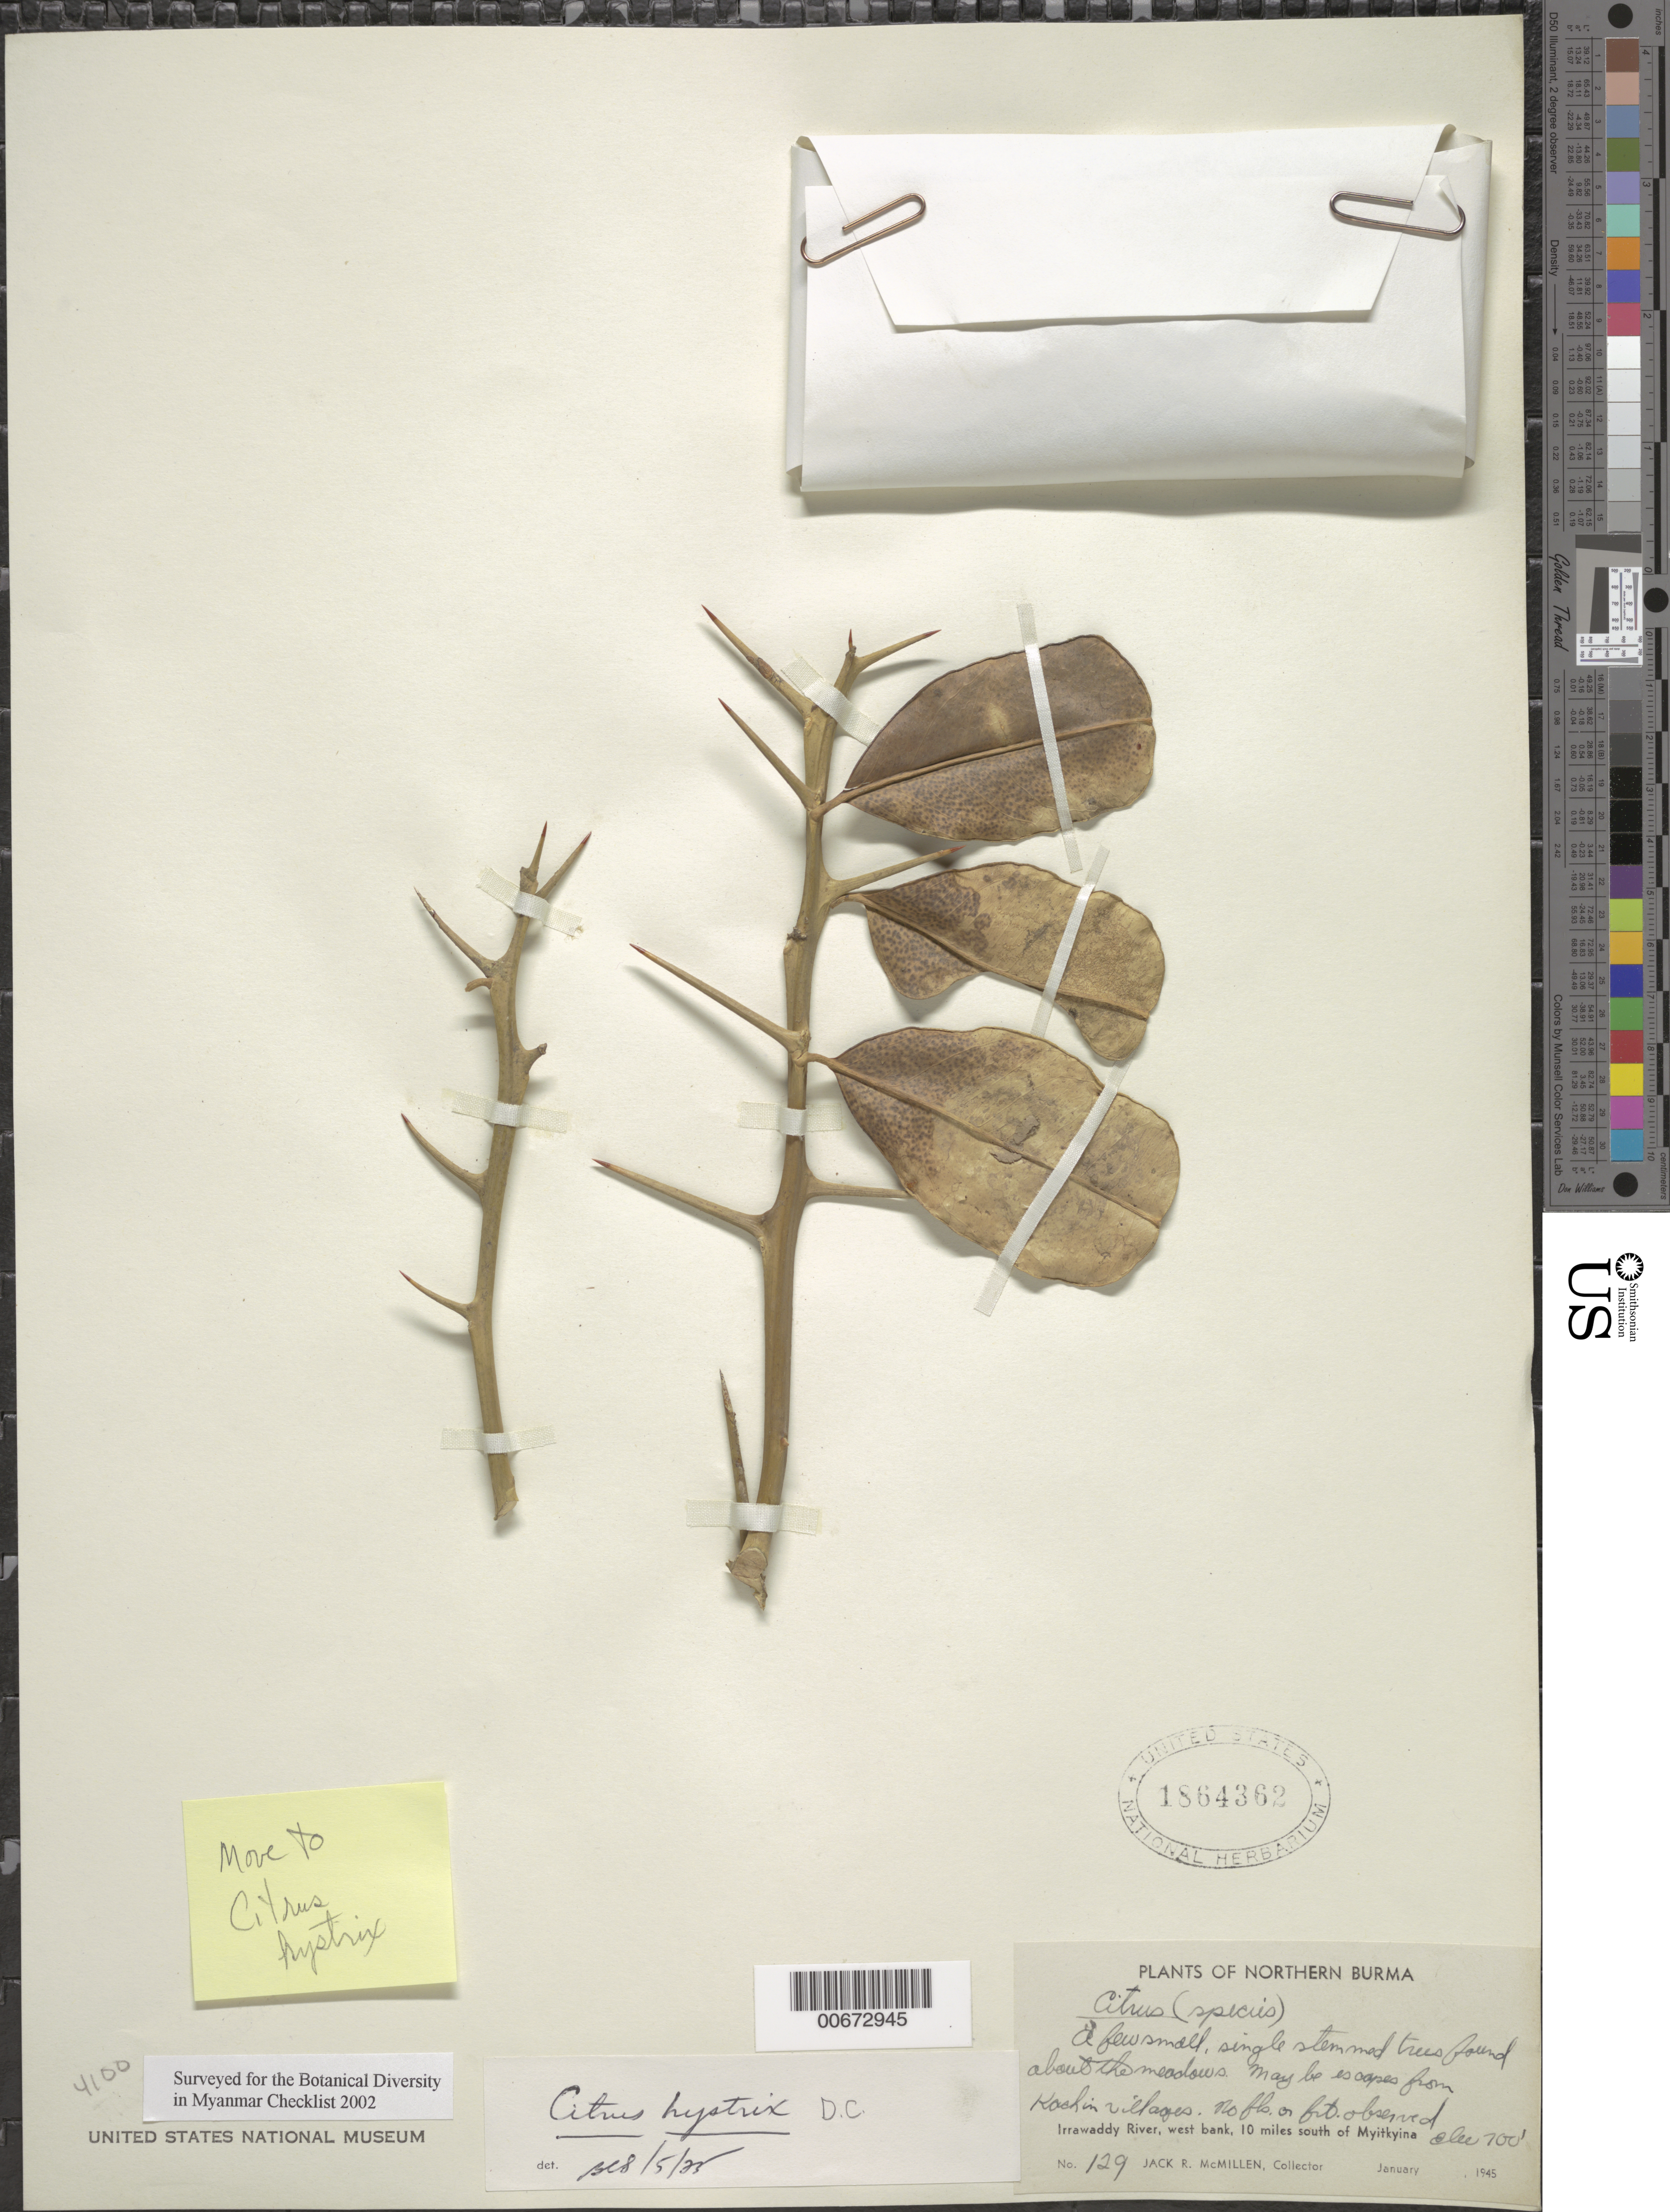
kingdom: Plantae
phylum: Tracheophyta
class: Magnoliopsida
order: Sapindales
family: Rutaceae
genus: Citrus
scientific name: Citrus hystrix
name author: DC.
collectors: J. McMillen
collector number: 129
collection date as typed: Jan 1945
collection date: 1945-01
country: Myanmar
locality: Northern Burma, Irrawady River, S of Myitkyina.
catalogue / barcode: US 1864362